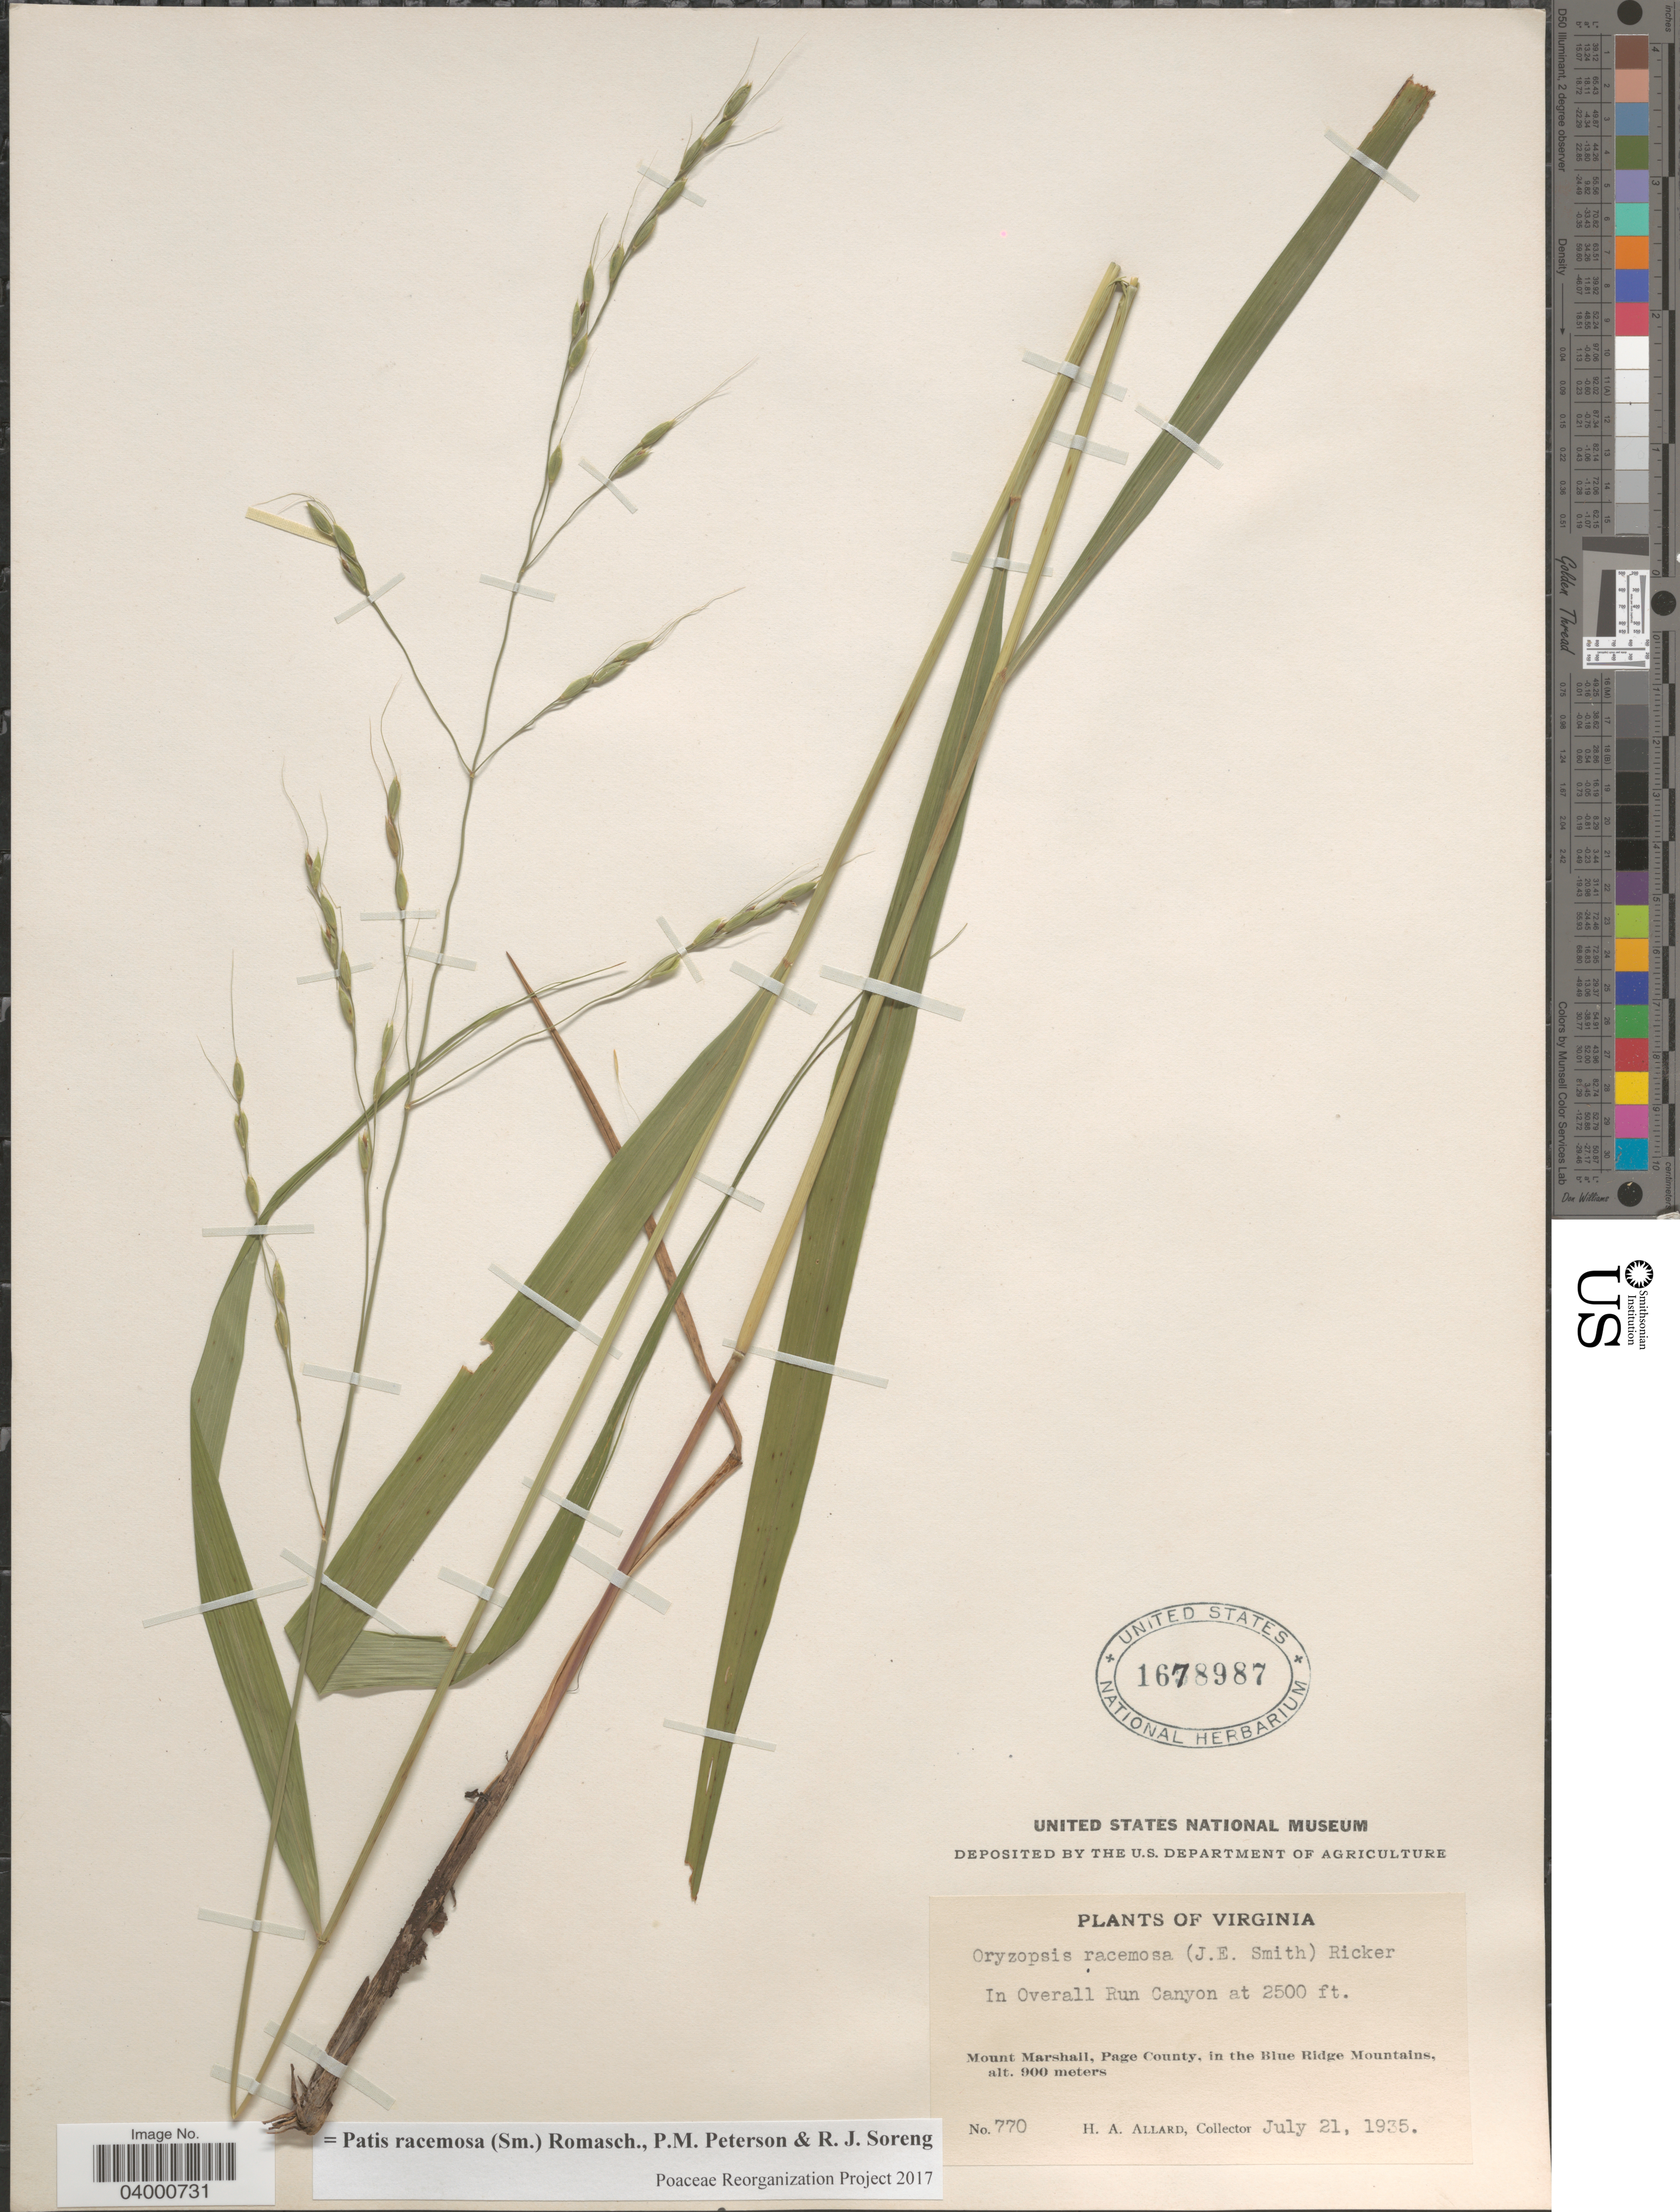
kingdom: Plantae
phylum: Tracheophyta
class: Liliopsida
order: Poales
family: Poaceae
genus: Patis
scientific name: Patis racemosa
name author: (Sm.) Romasch. et al.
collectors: H. A. Allard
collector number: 770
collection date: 1935-07-21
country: United States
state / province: Virginia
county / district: Page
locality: In Overall Run Canyon. Mount Marshall, Page County, in the Blue Ridge Mountains.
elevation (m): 762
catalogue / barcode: US 1678987